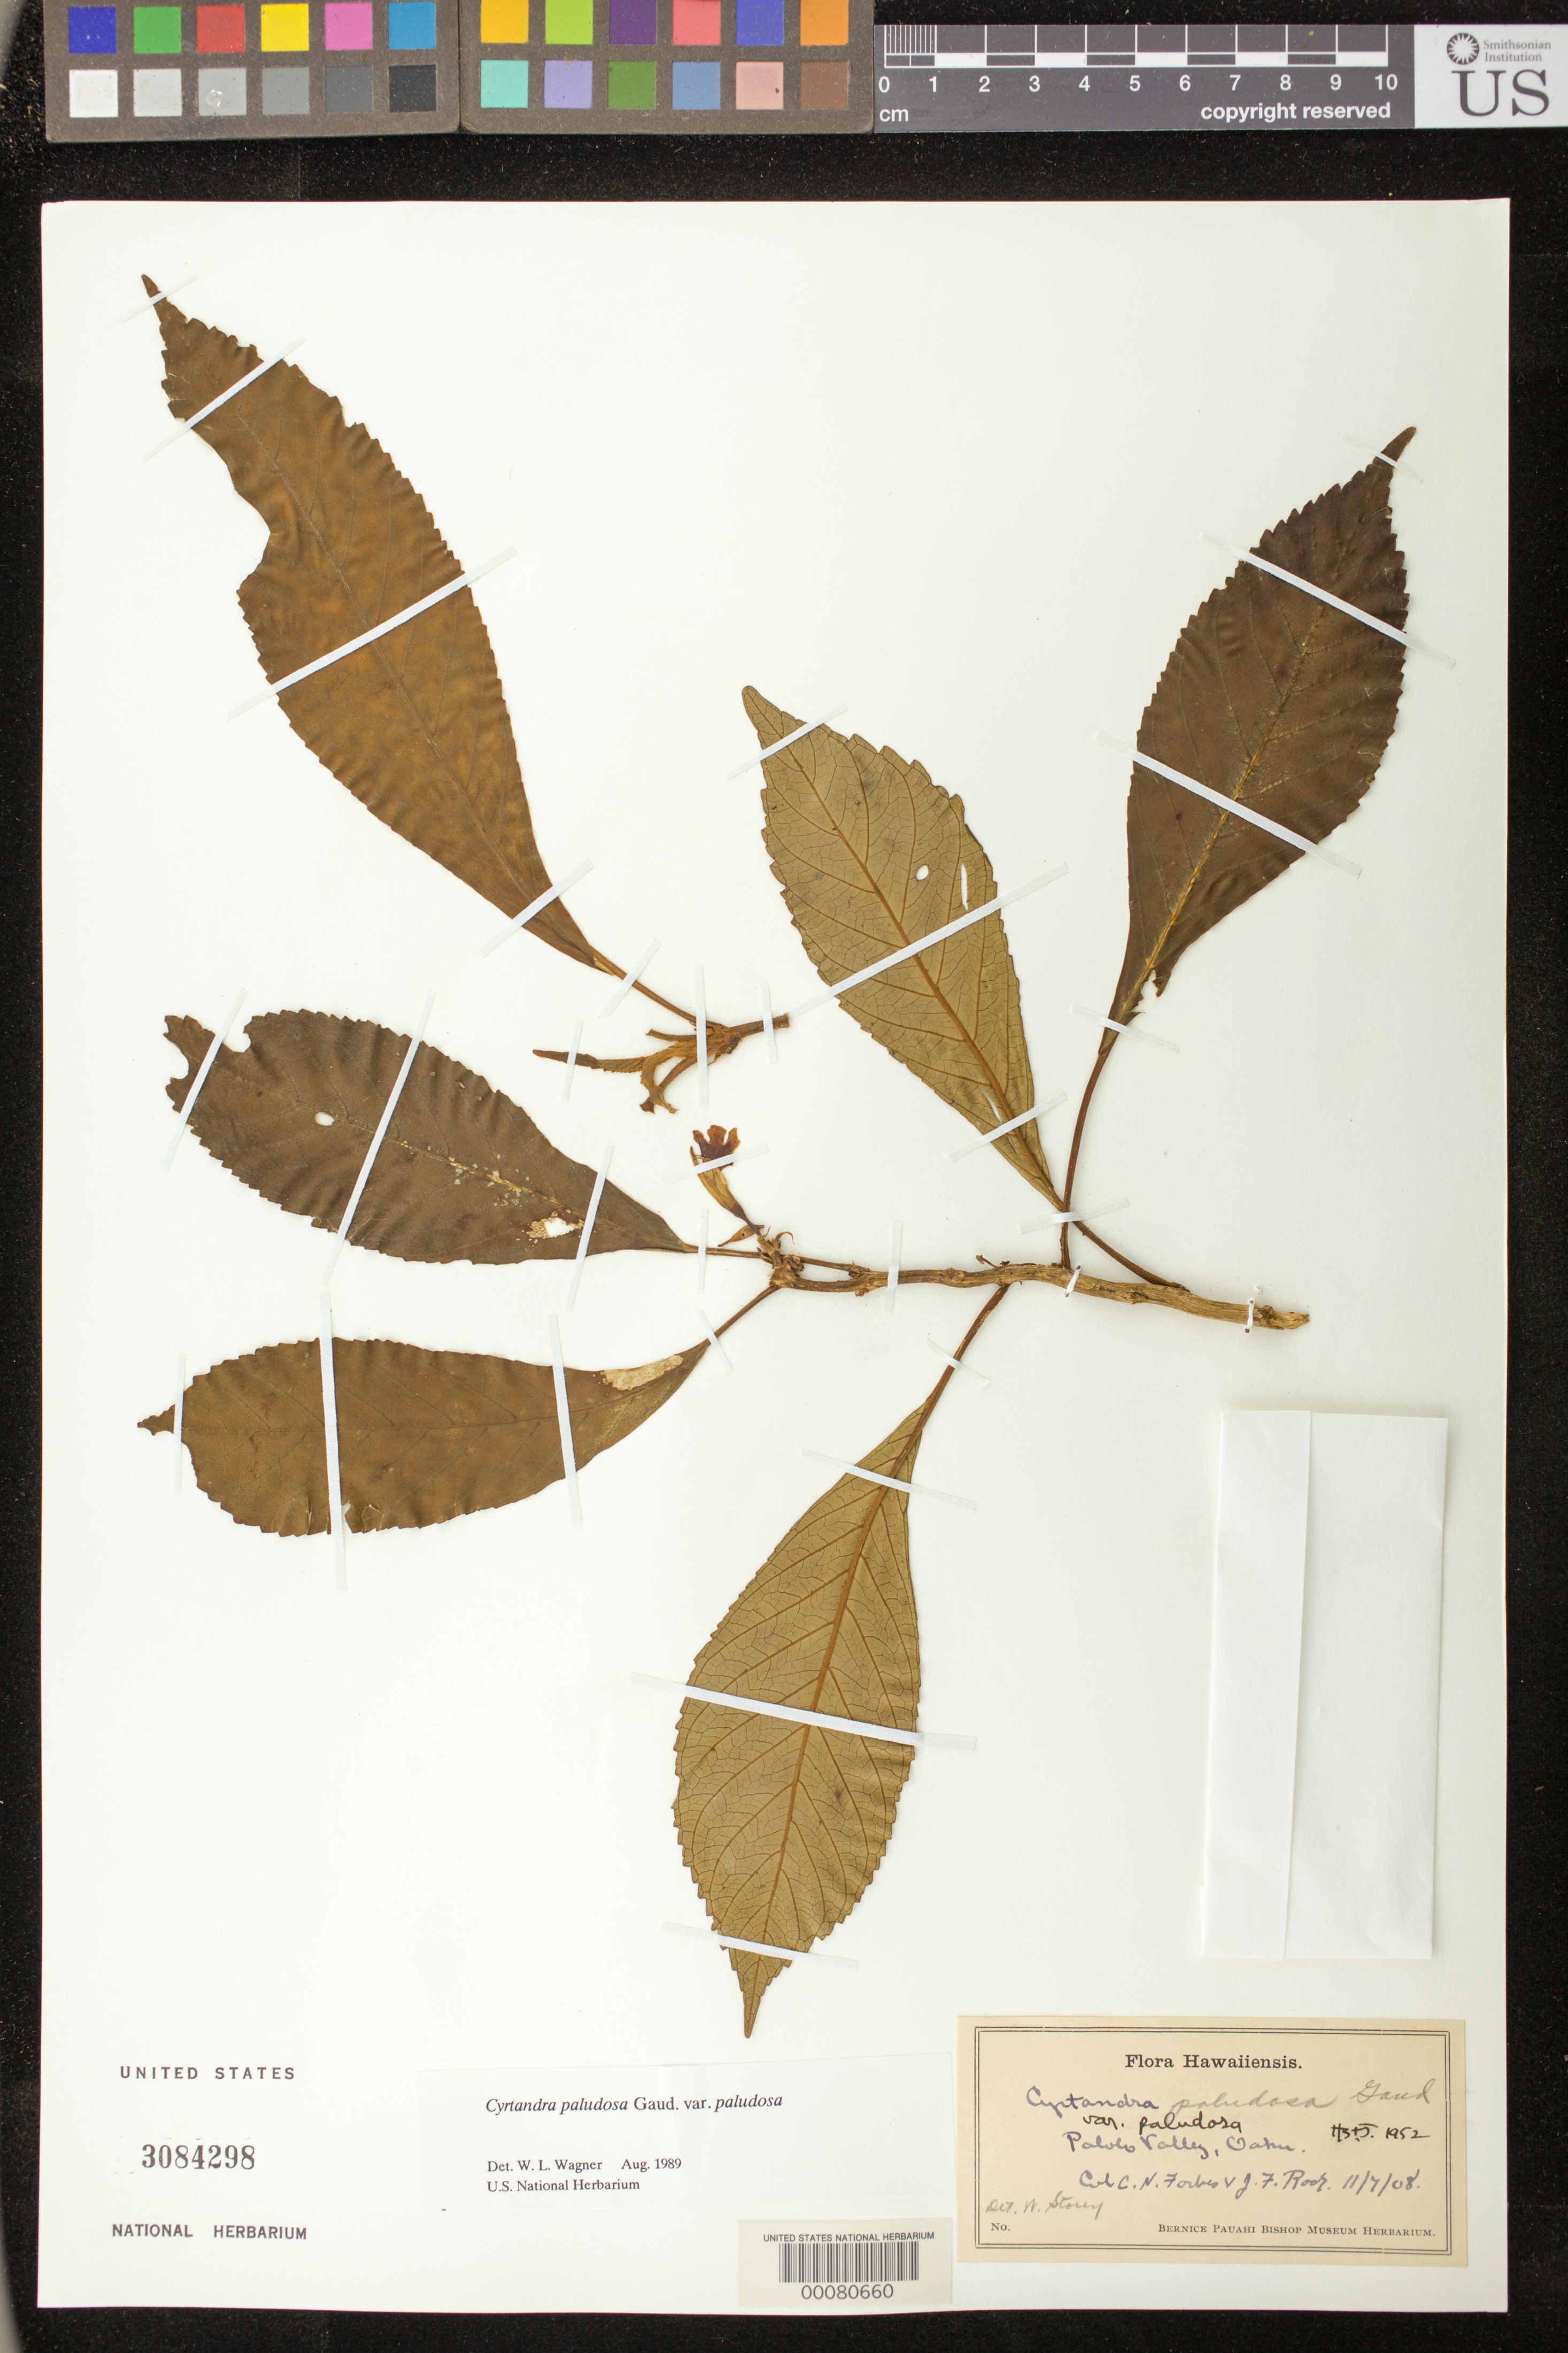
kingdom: Plantae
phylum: Tracheophyta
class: Magnoliopsida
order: Lamiales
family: Gesneriaceae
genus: Cyrtandra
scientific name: Cyrtandra paludosa var. paludosa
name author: Gaudich.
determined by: Storey, W.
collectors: C. N. Forbes & J. F. Rock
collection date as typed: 1908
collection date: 1908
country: United States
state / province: Hawaii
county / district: Honolulu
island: Oahu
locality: Palolo valley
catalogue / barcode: US 3084298